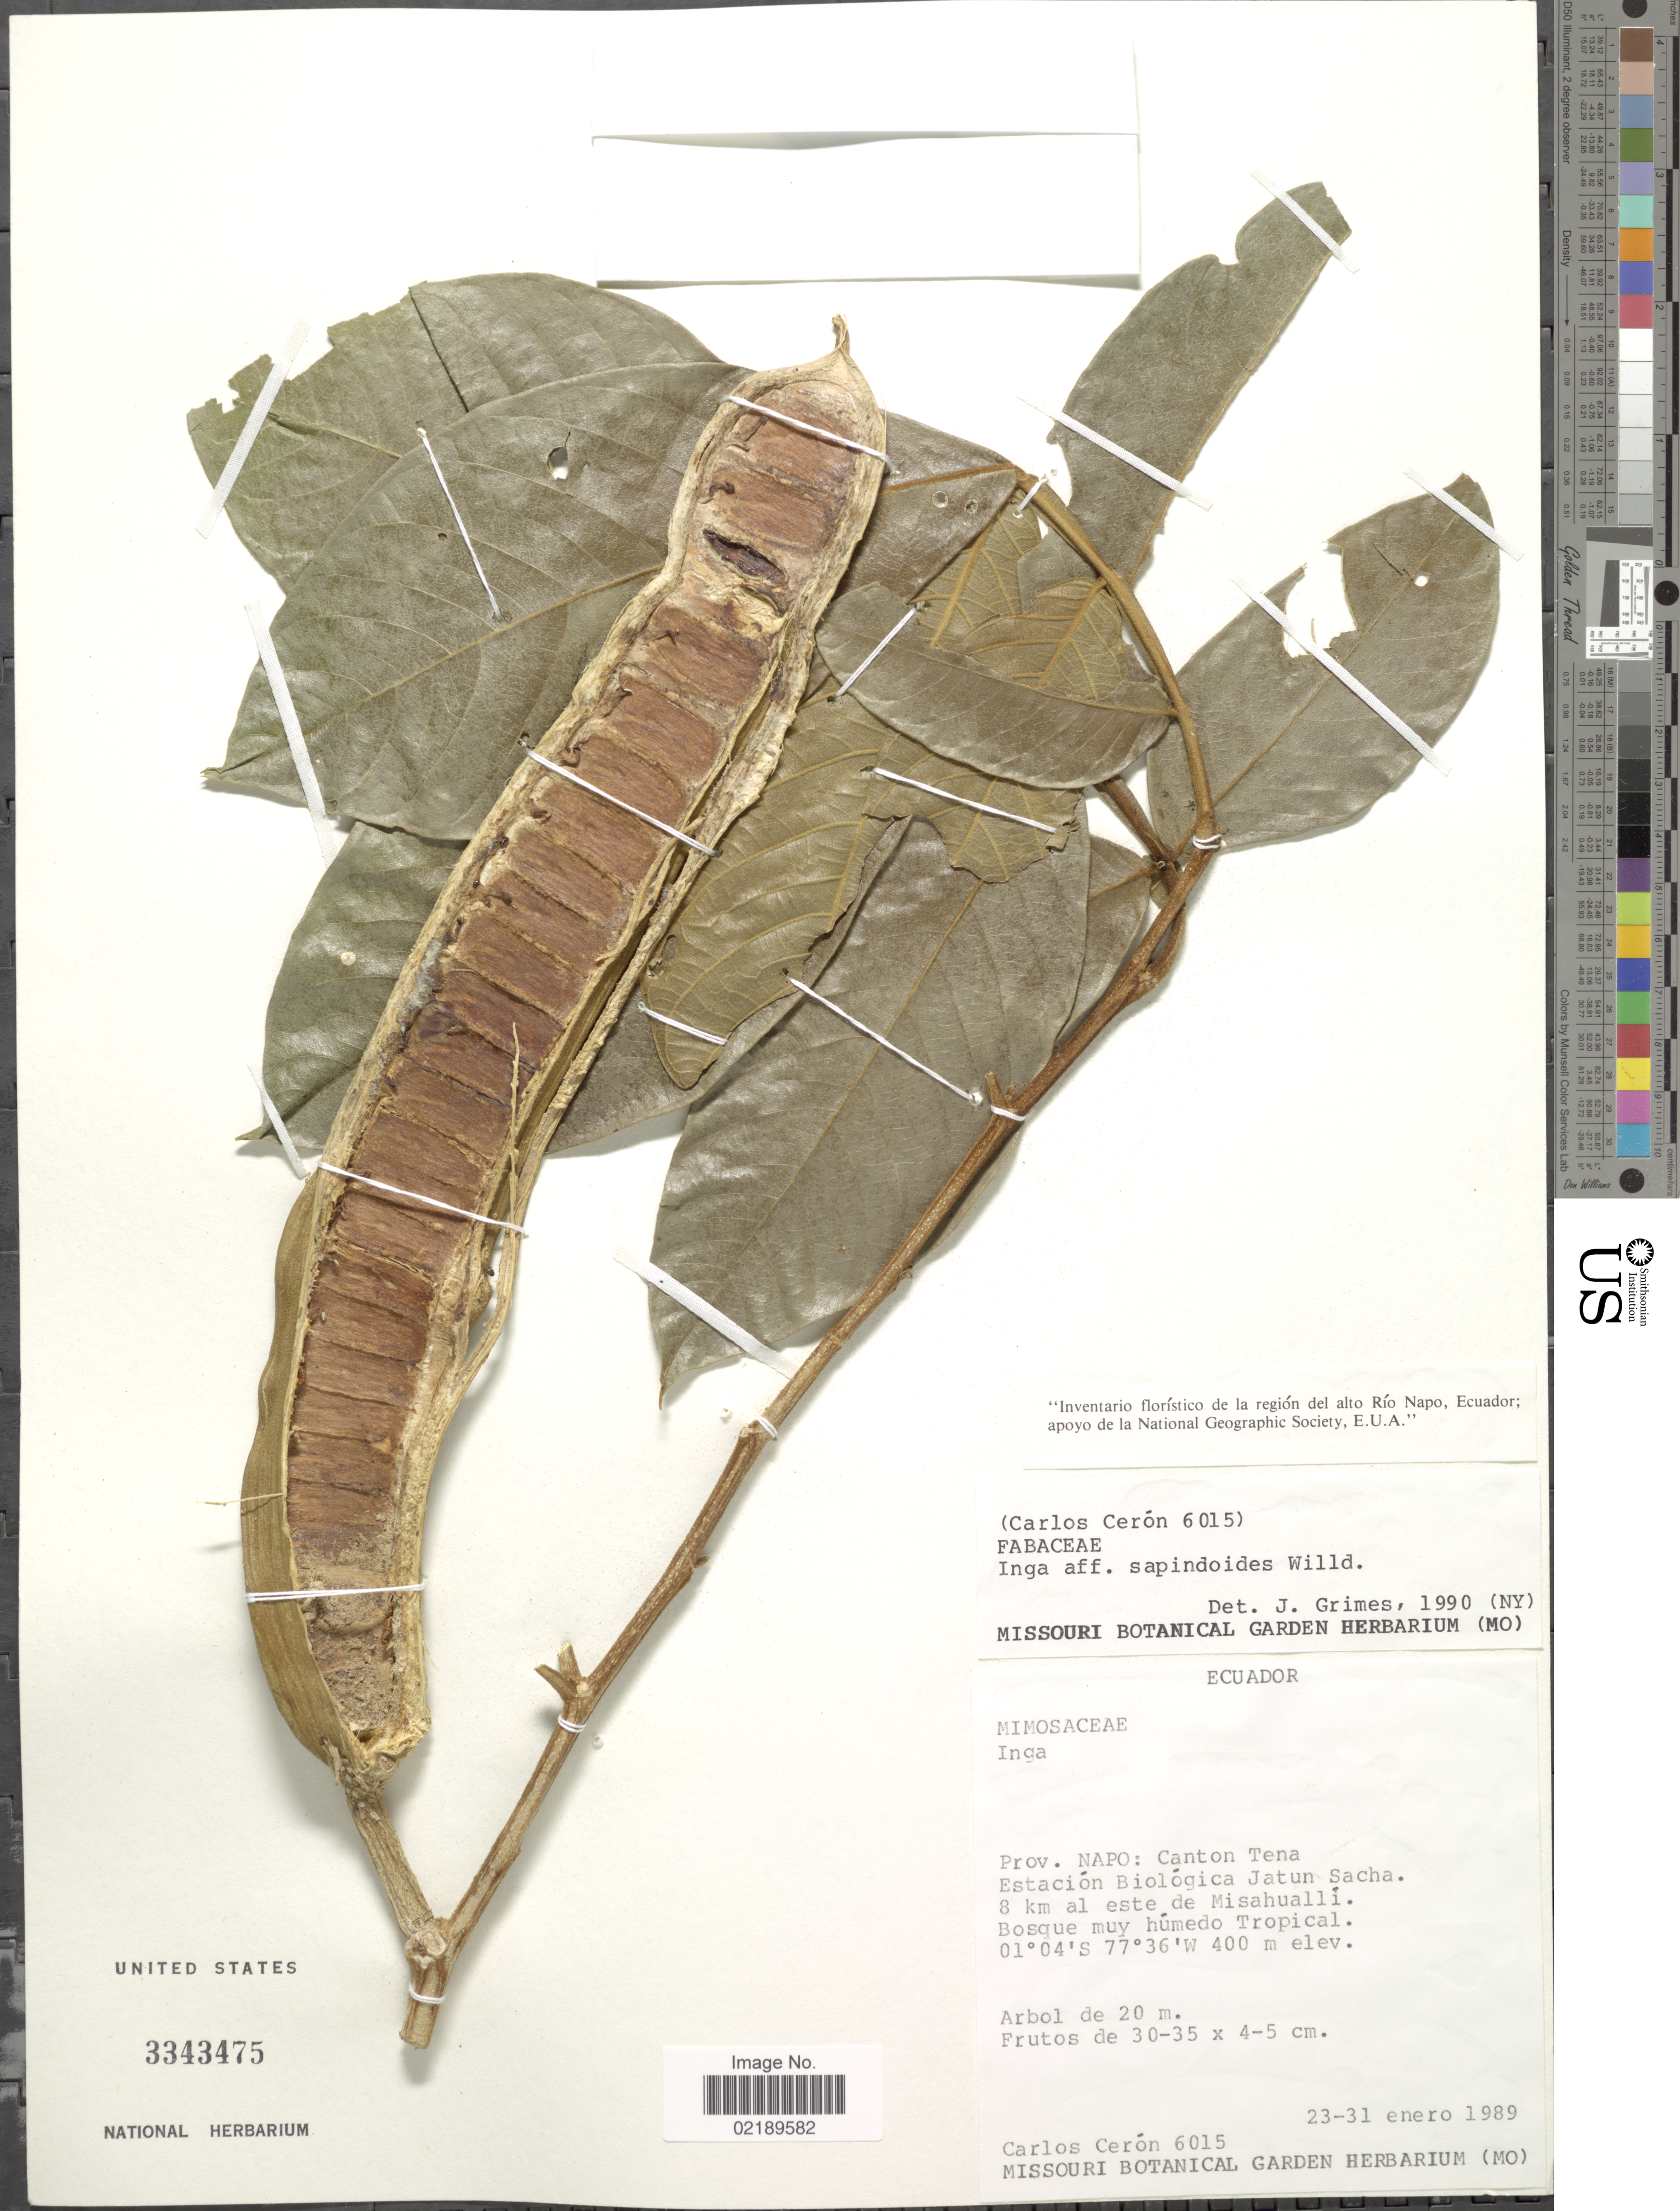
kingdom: Plantae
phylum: Tracheophyta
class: Magnoliopsida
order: Fabales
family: Fabaceae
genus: Inga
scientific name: Inga sapindoides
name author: Willd.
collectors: C. E. Cerón M.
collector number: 6015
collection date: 1989-01-23/1989-01-31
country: Ecuador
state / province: Napo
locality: Canton Tena, Estacion Biologica Jatun Sacha, 8 km al este de Misahualli.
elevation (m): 400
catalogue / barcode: US 334375